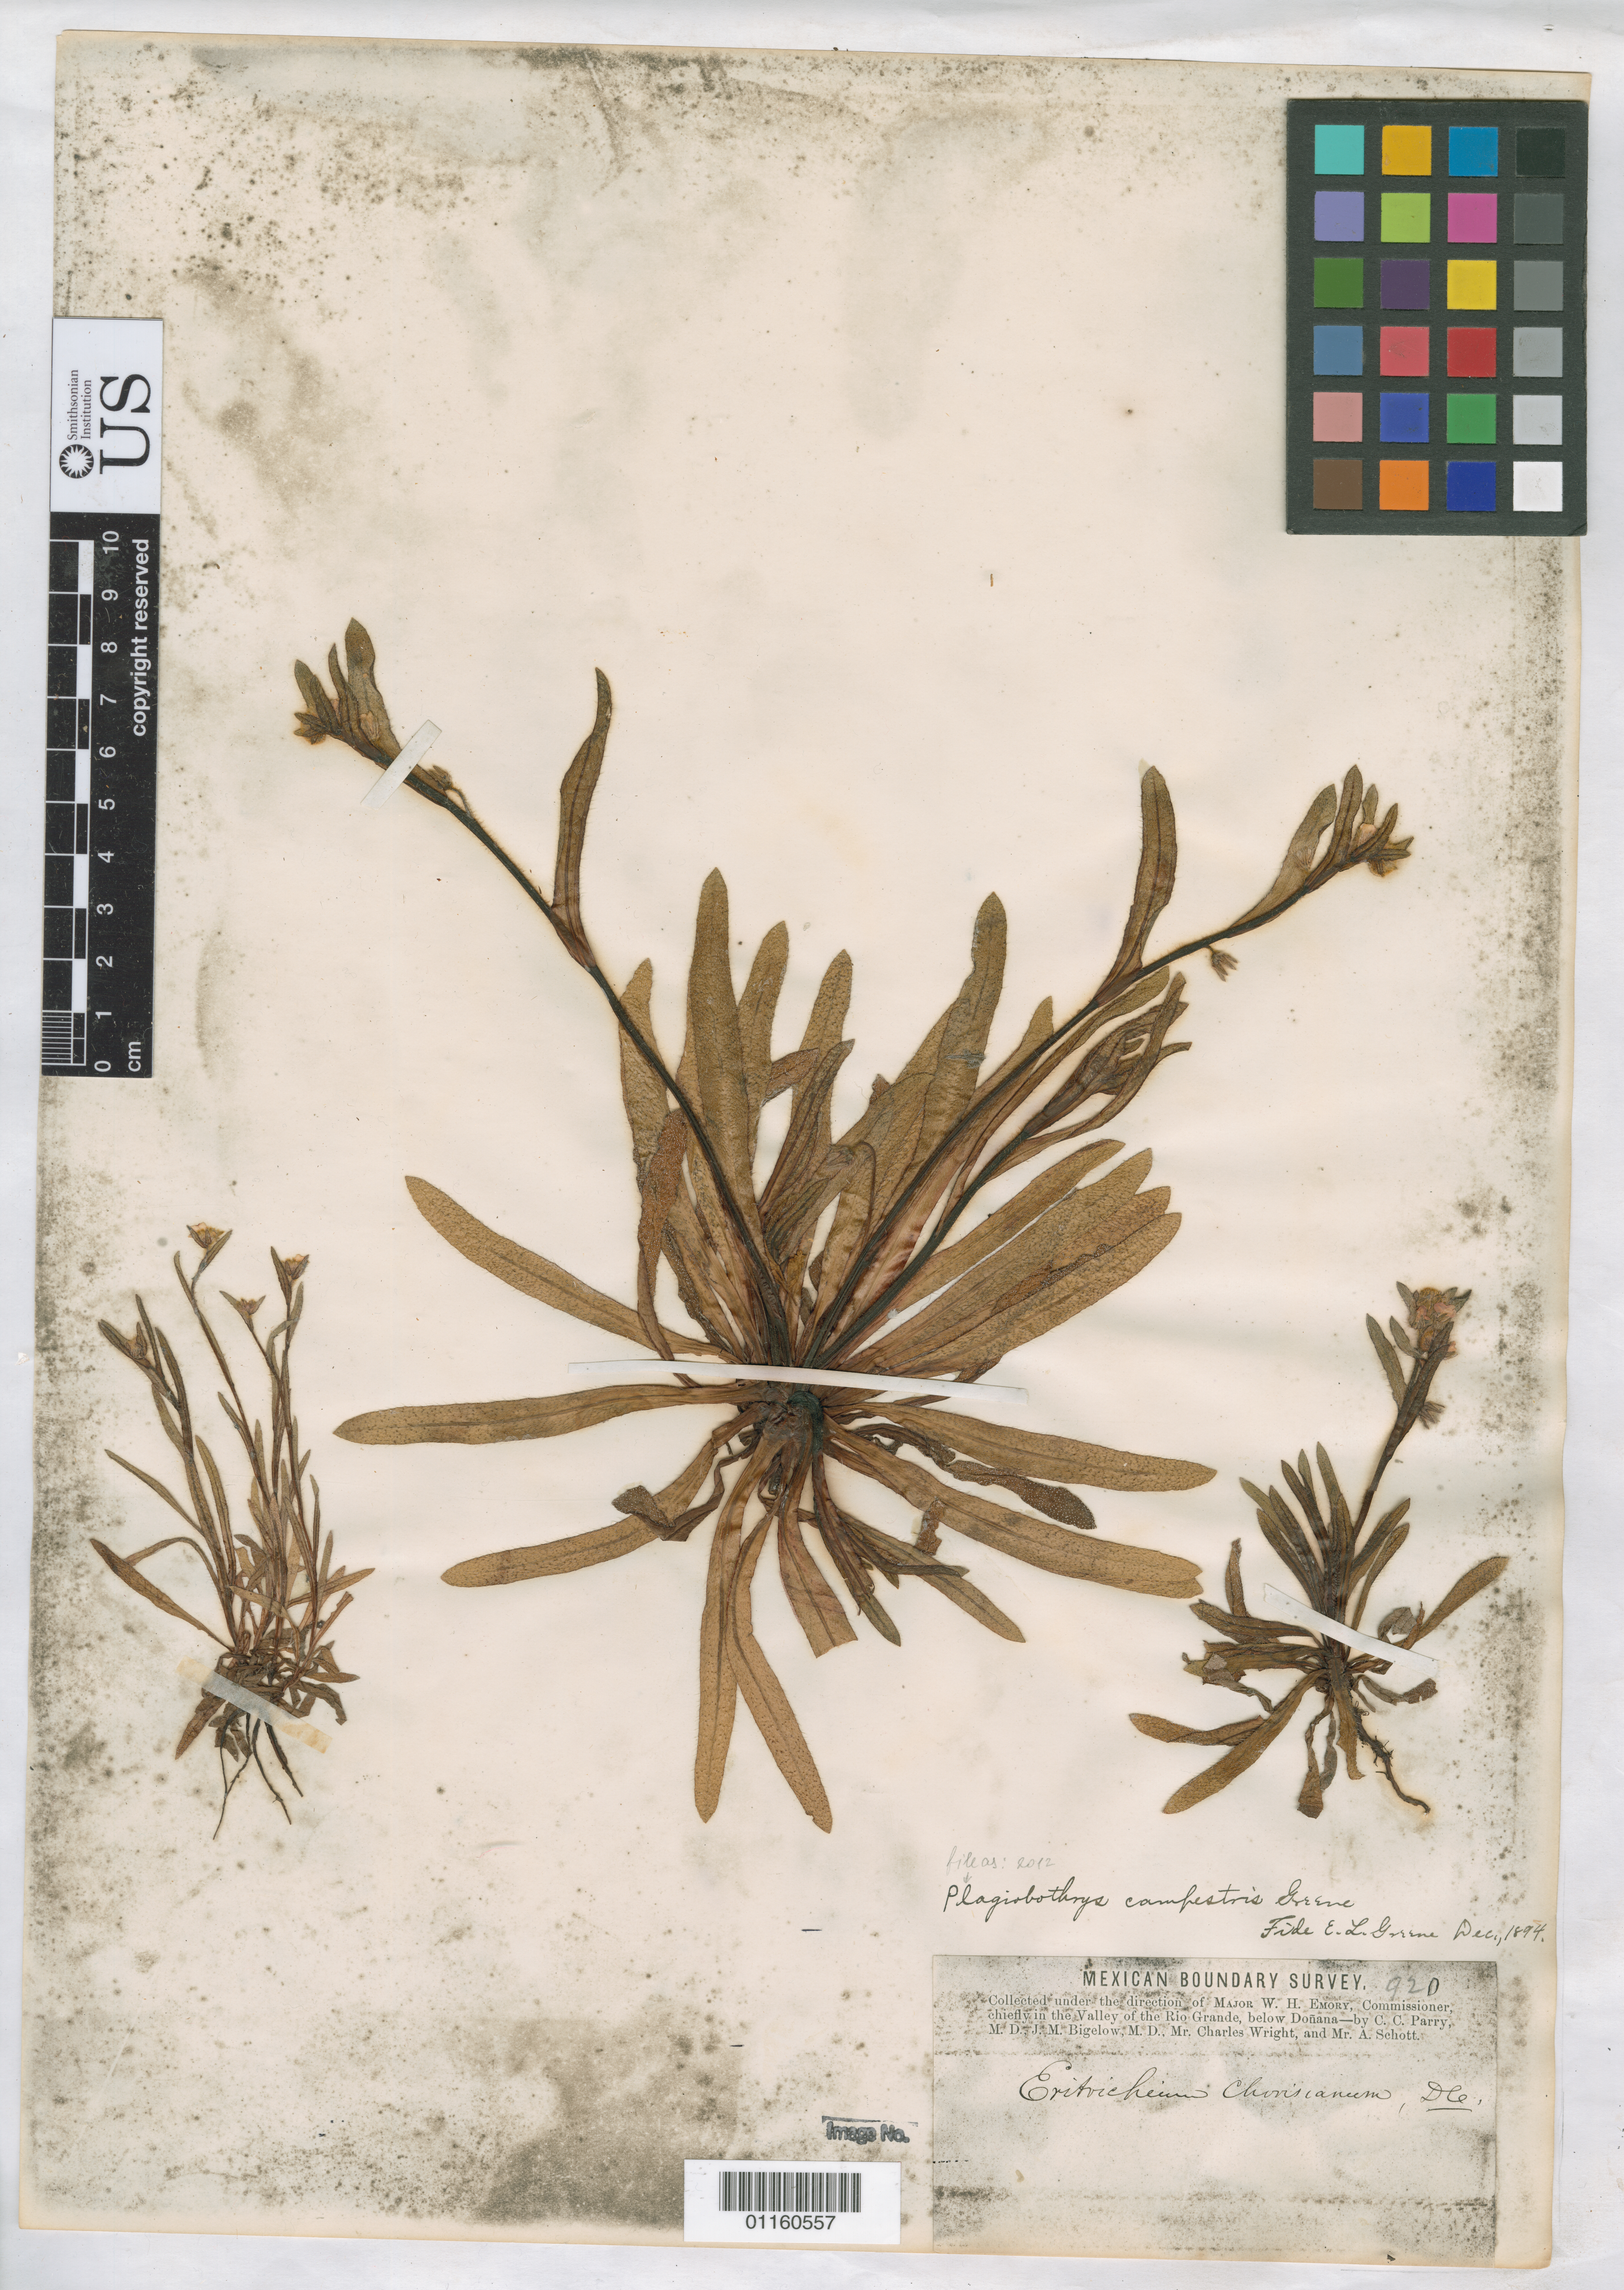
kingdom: Plantae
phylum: Tracheophyta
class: Magnoliopsida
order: Boraginales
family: Boraginaceae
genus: Plagiobothrys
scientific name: Plagiobothrys campestris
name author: Greene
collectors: C. C. Parry, C. Wright, J. M. Bigelow & A. Schott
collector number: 920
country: United States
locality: in the Valley of the Rio Grande, below Donana